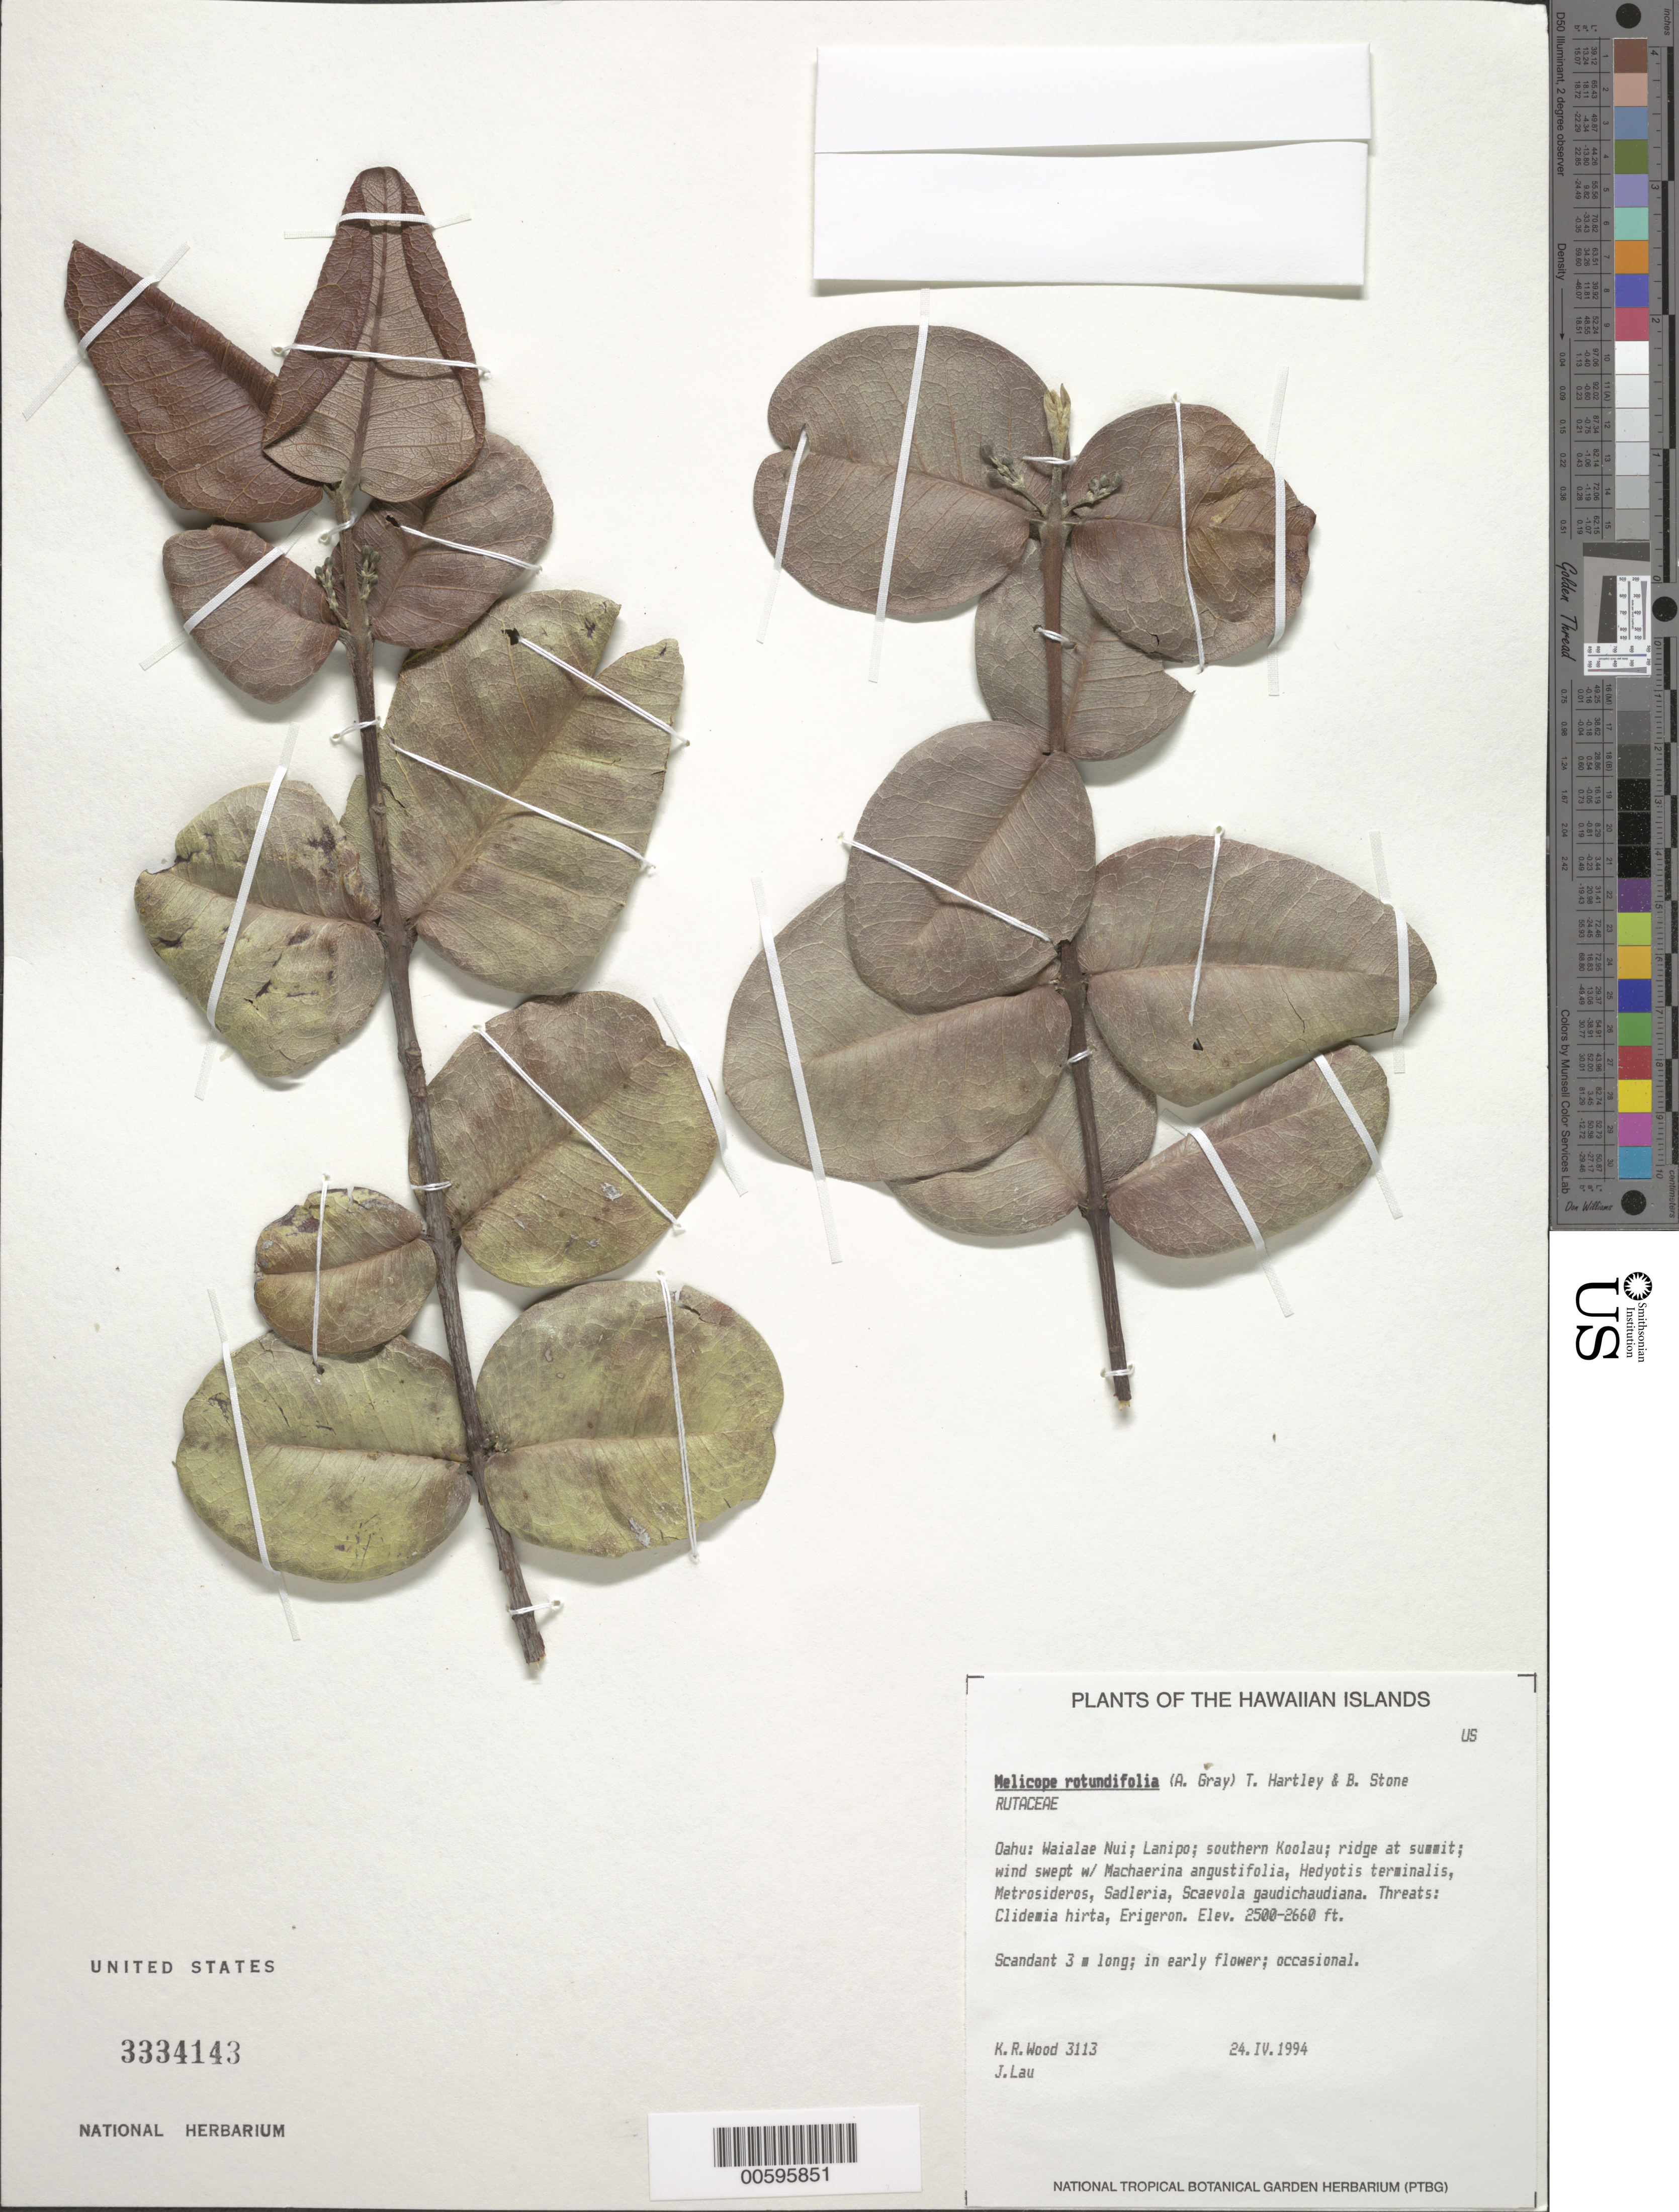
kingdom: Plantae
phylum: Tracheophyta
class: Magnoliopsida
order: Sapindales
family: Rutaceae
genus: Melicope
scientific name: Melicope rotundifolia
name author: (A. Gray) T.G. Hartley & B.C. Stone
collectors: K. R. Wood & J. Lau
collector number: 3113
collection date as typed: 24 Apr 1994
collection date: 1994-04-24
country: United States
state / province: Hawaii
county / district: Honolulu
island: Oahu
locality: Waialae Nui; Lanipo; southern Koolau; ridge at summit.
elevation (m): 762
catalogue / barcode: US 3334143